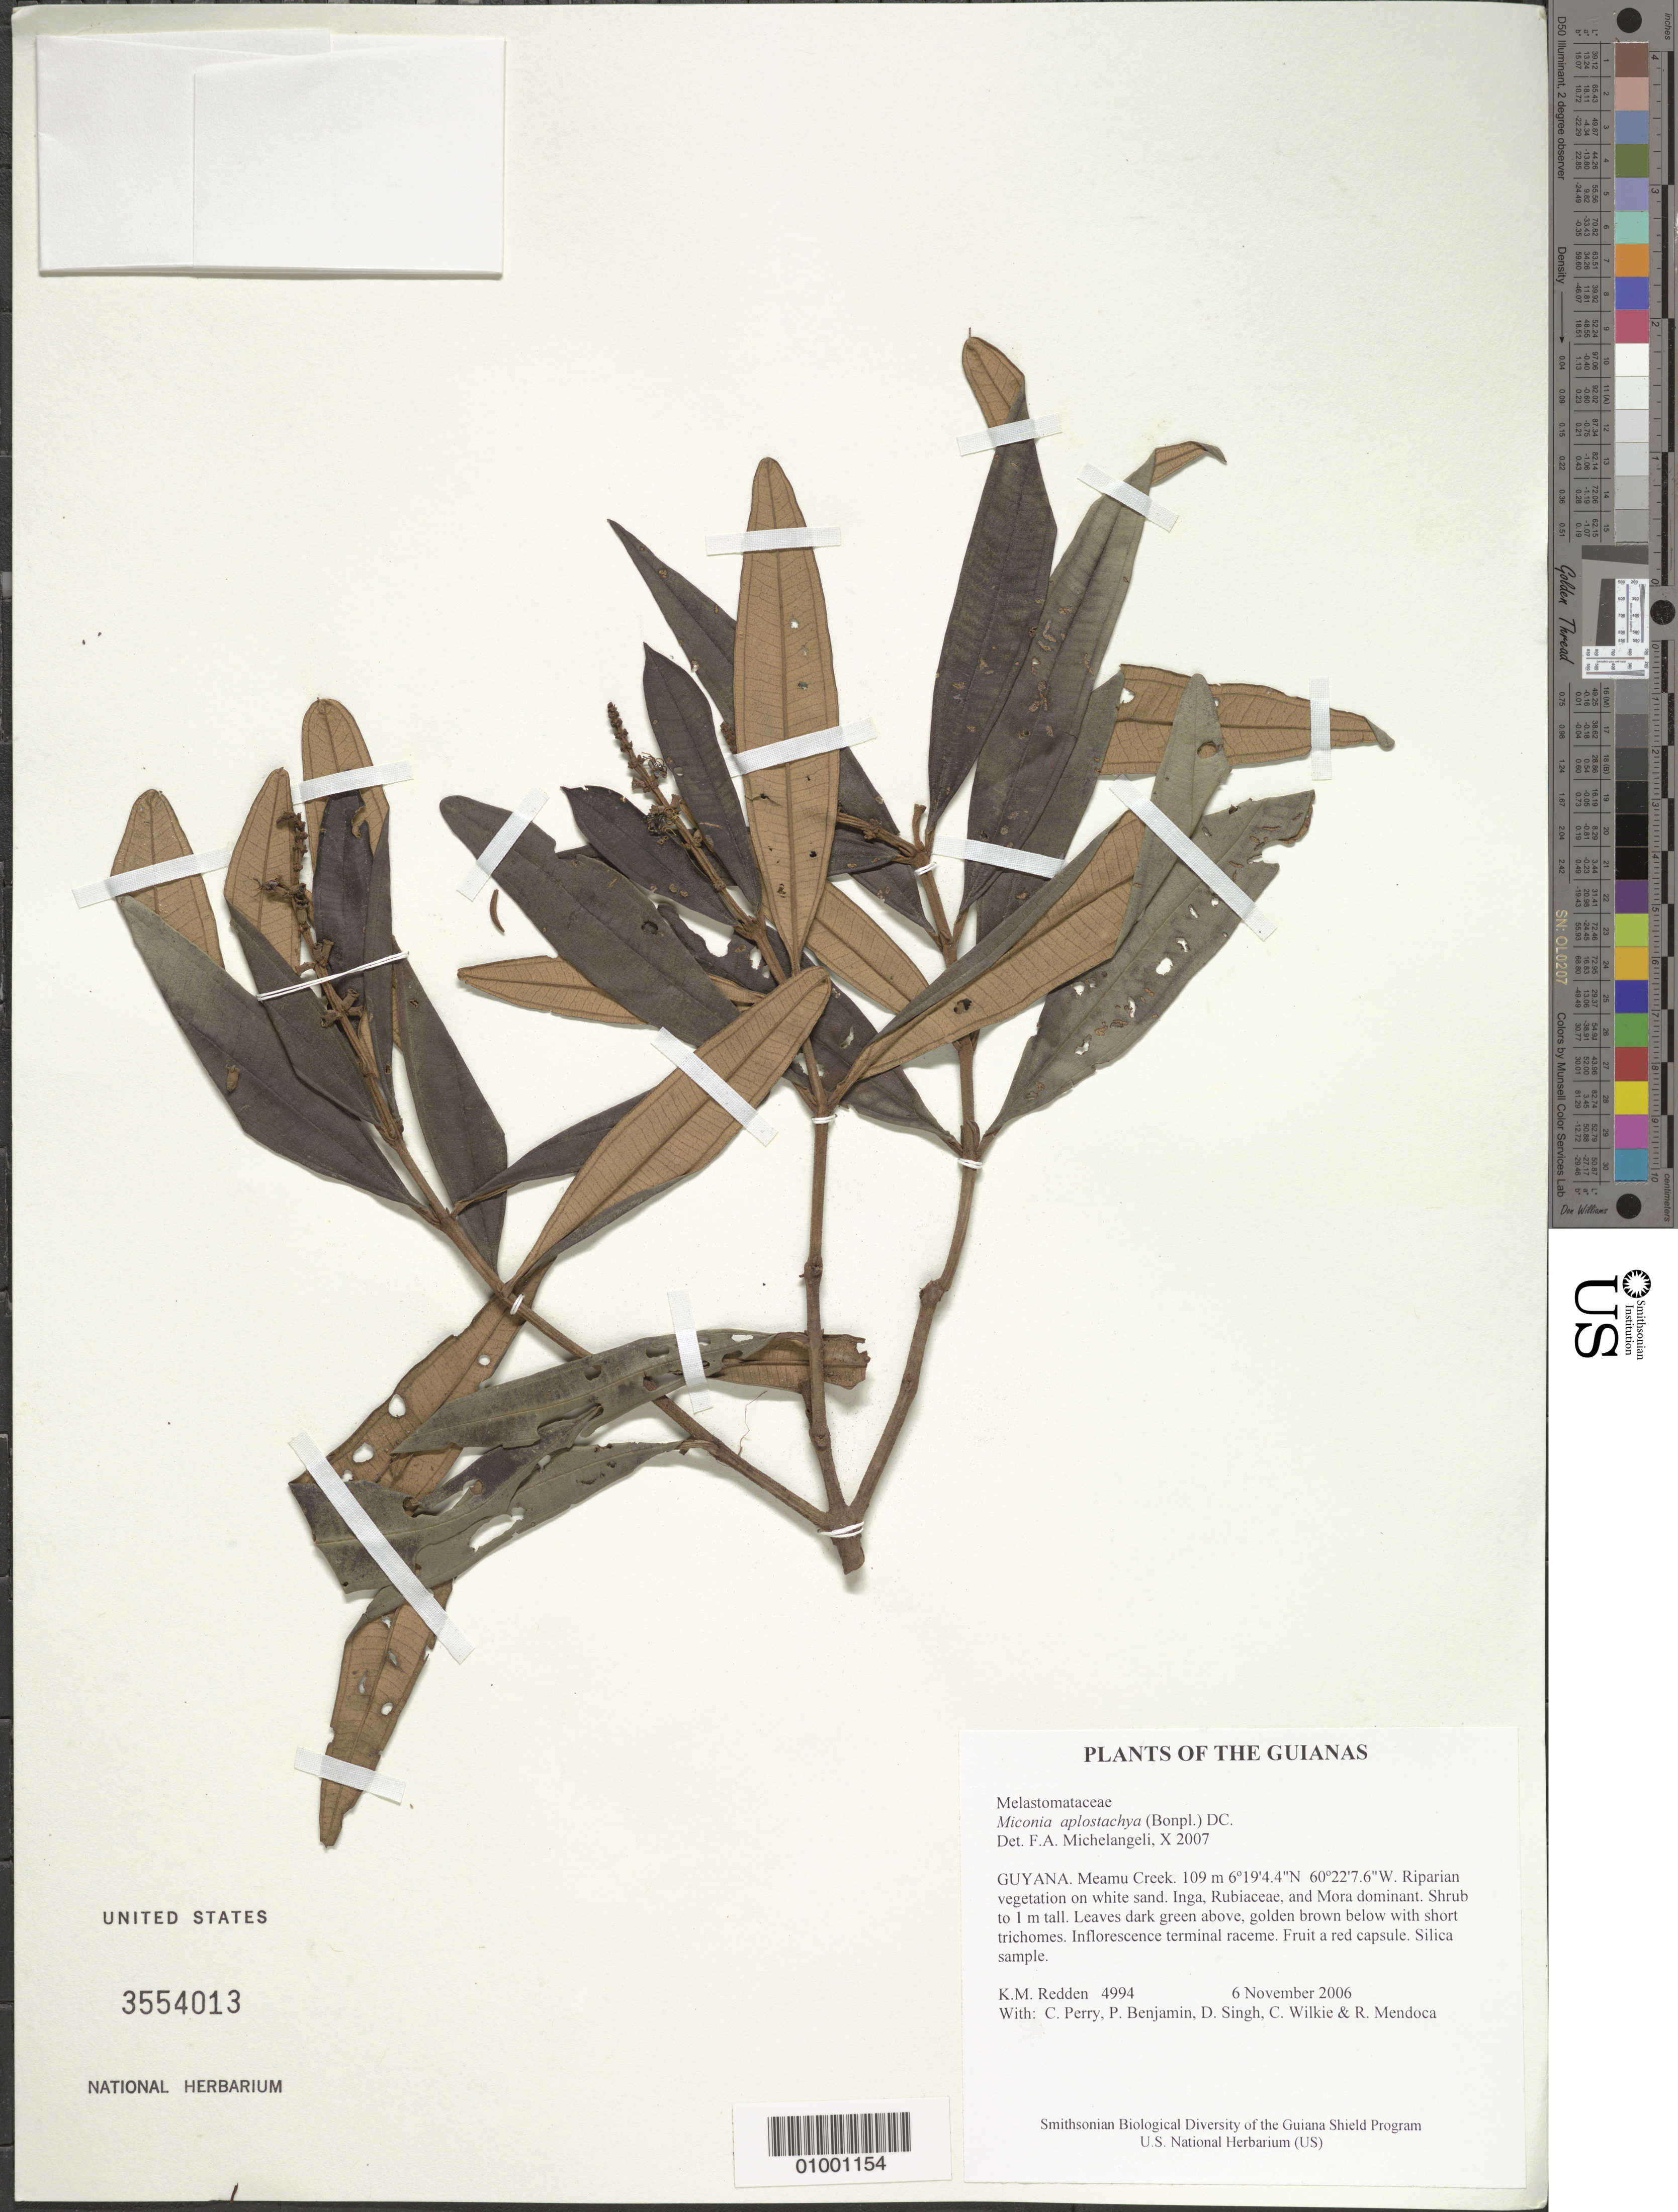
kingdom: Plantae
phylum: Tracheophyta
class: Magnoliopsida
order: Myrtales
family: Melastomataceae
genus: Miconia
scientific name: Miconia aplostachya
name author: (Bonpl.) DC.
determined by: Michelangeli, F. A.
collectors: K. M. Redden, C. Perry, P. Benjamin, D. Singh, C. Wilkie & R. Mendoca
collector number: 4994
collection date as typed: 6 November 2006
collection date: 2006-11-06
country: Guyana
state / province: Cuyuni-Mazaruni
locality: Meamu Creek.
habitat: Riparian vegetation on white sand. Inga, Rubiaceae, and Mora dominant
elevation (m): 109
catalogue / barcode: US 3554013